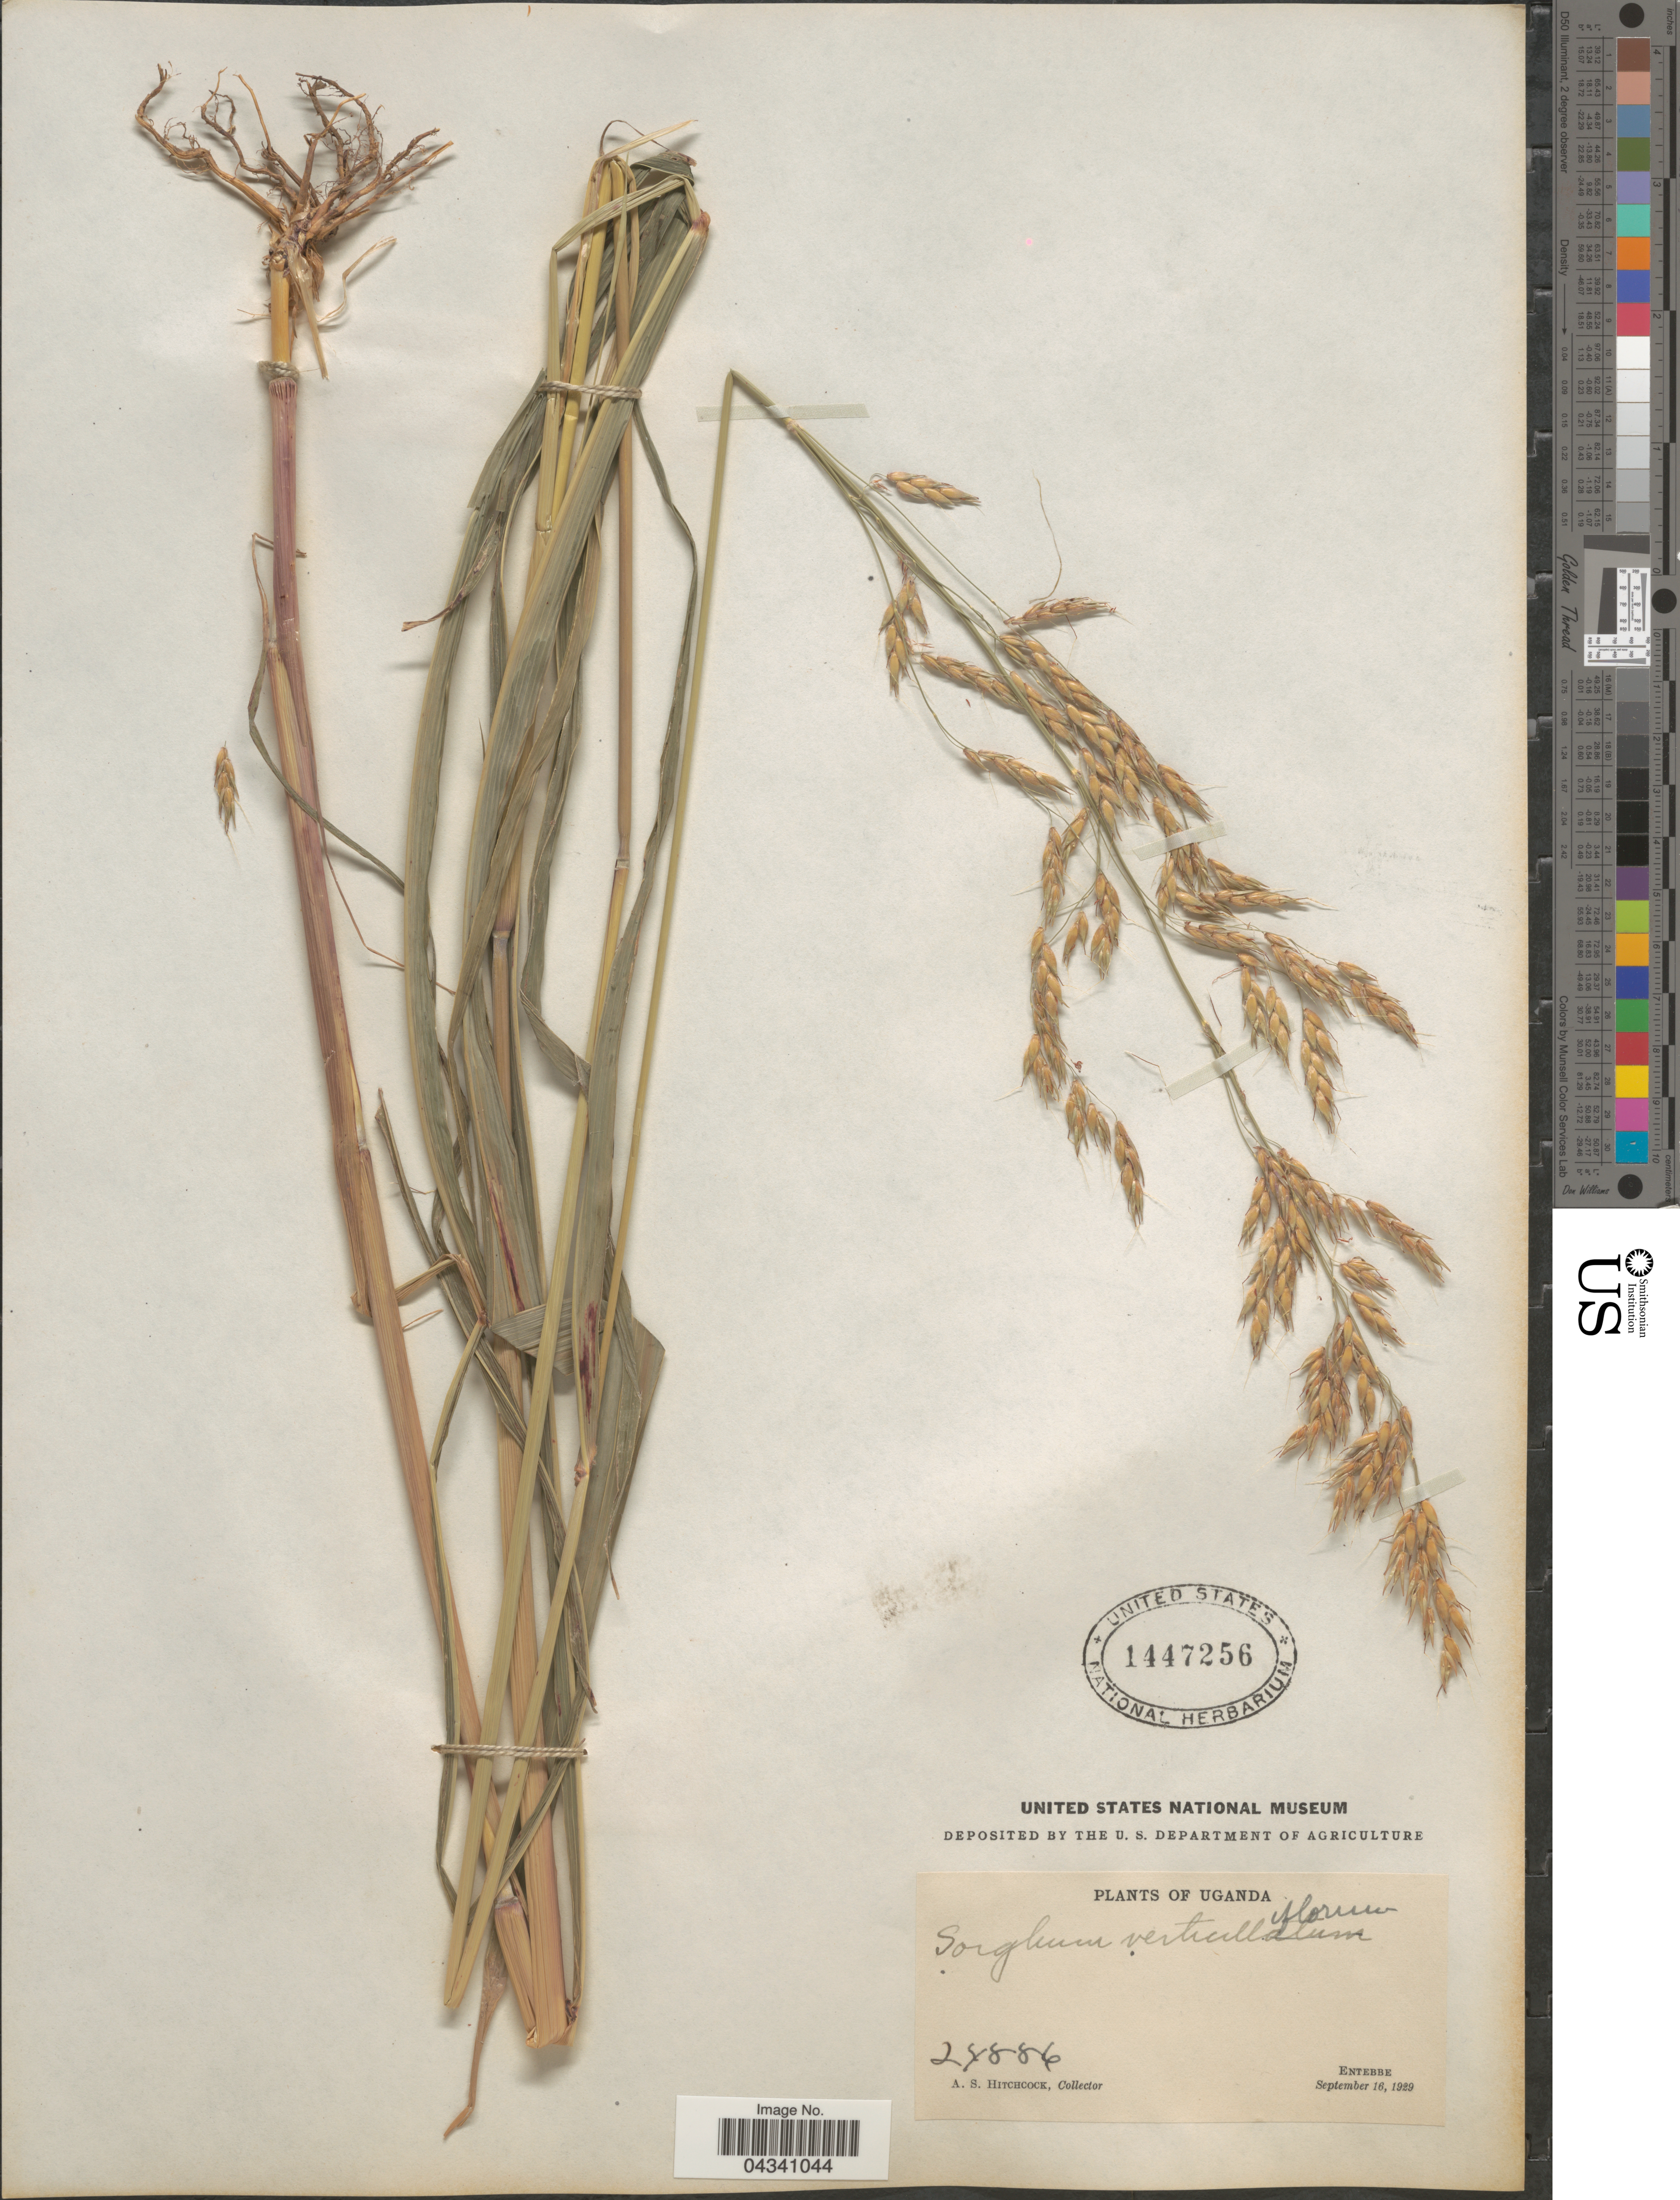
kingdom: Plantae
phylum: Tracheophyta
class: Liliopsida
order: Poales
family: Poaceae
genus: Sorghum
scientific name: Sorghum arundinaceum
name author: (Desv.) Stapf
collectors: A. S. Hitchcock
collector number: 24886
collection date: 1929-09-16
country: Uganda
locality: Entebbe.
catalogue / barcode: US 1447256